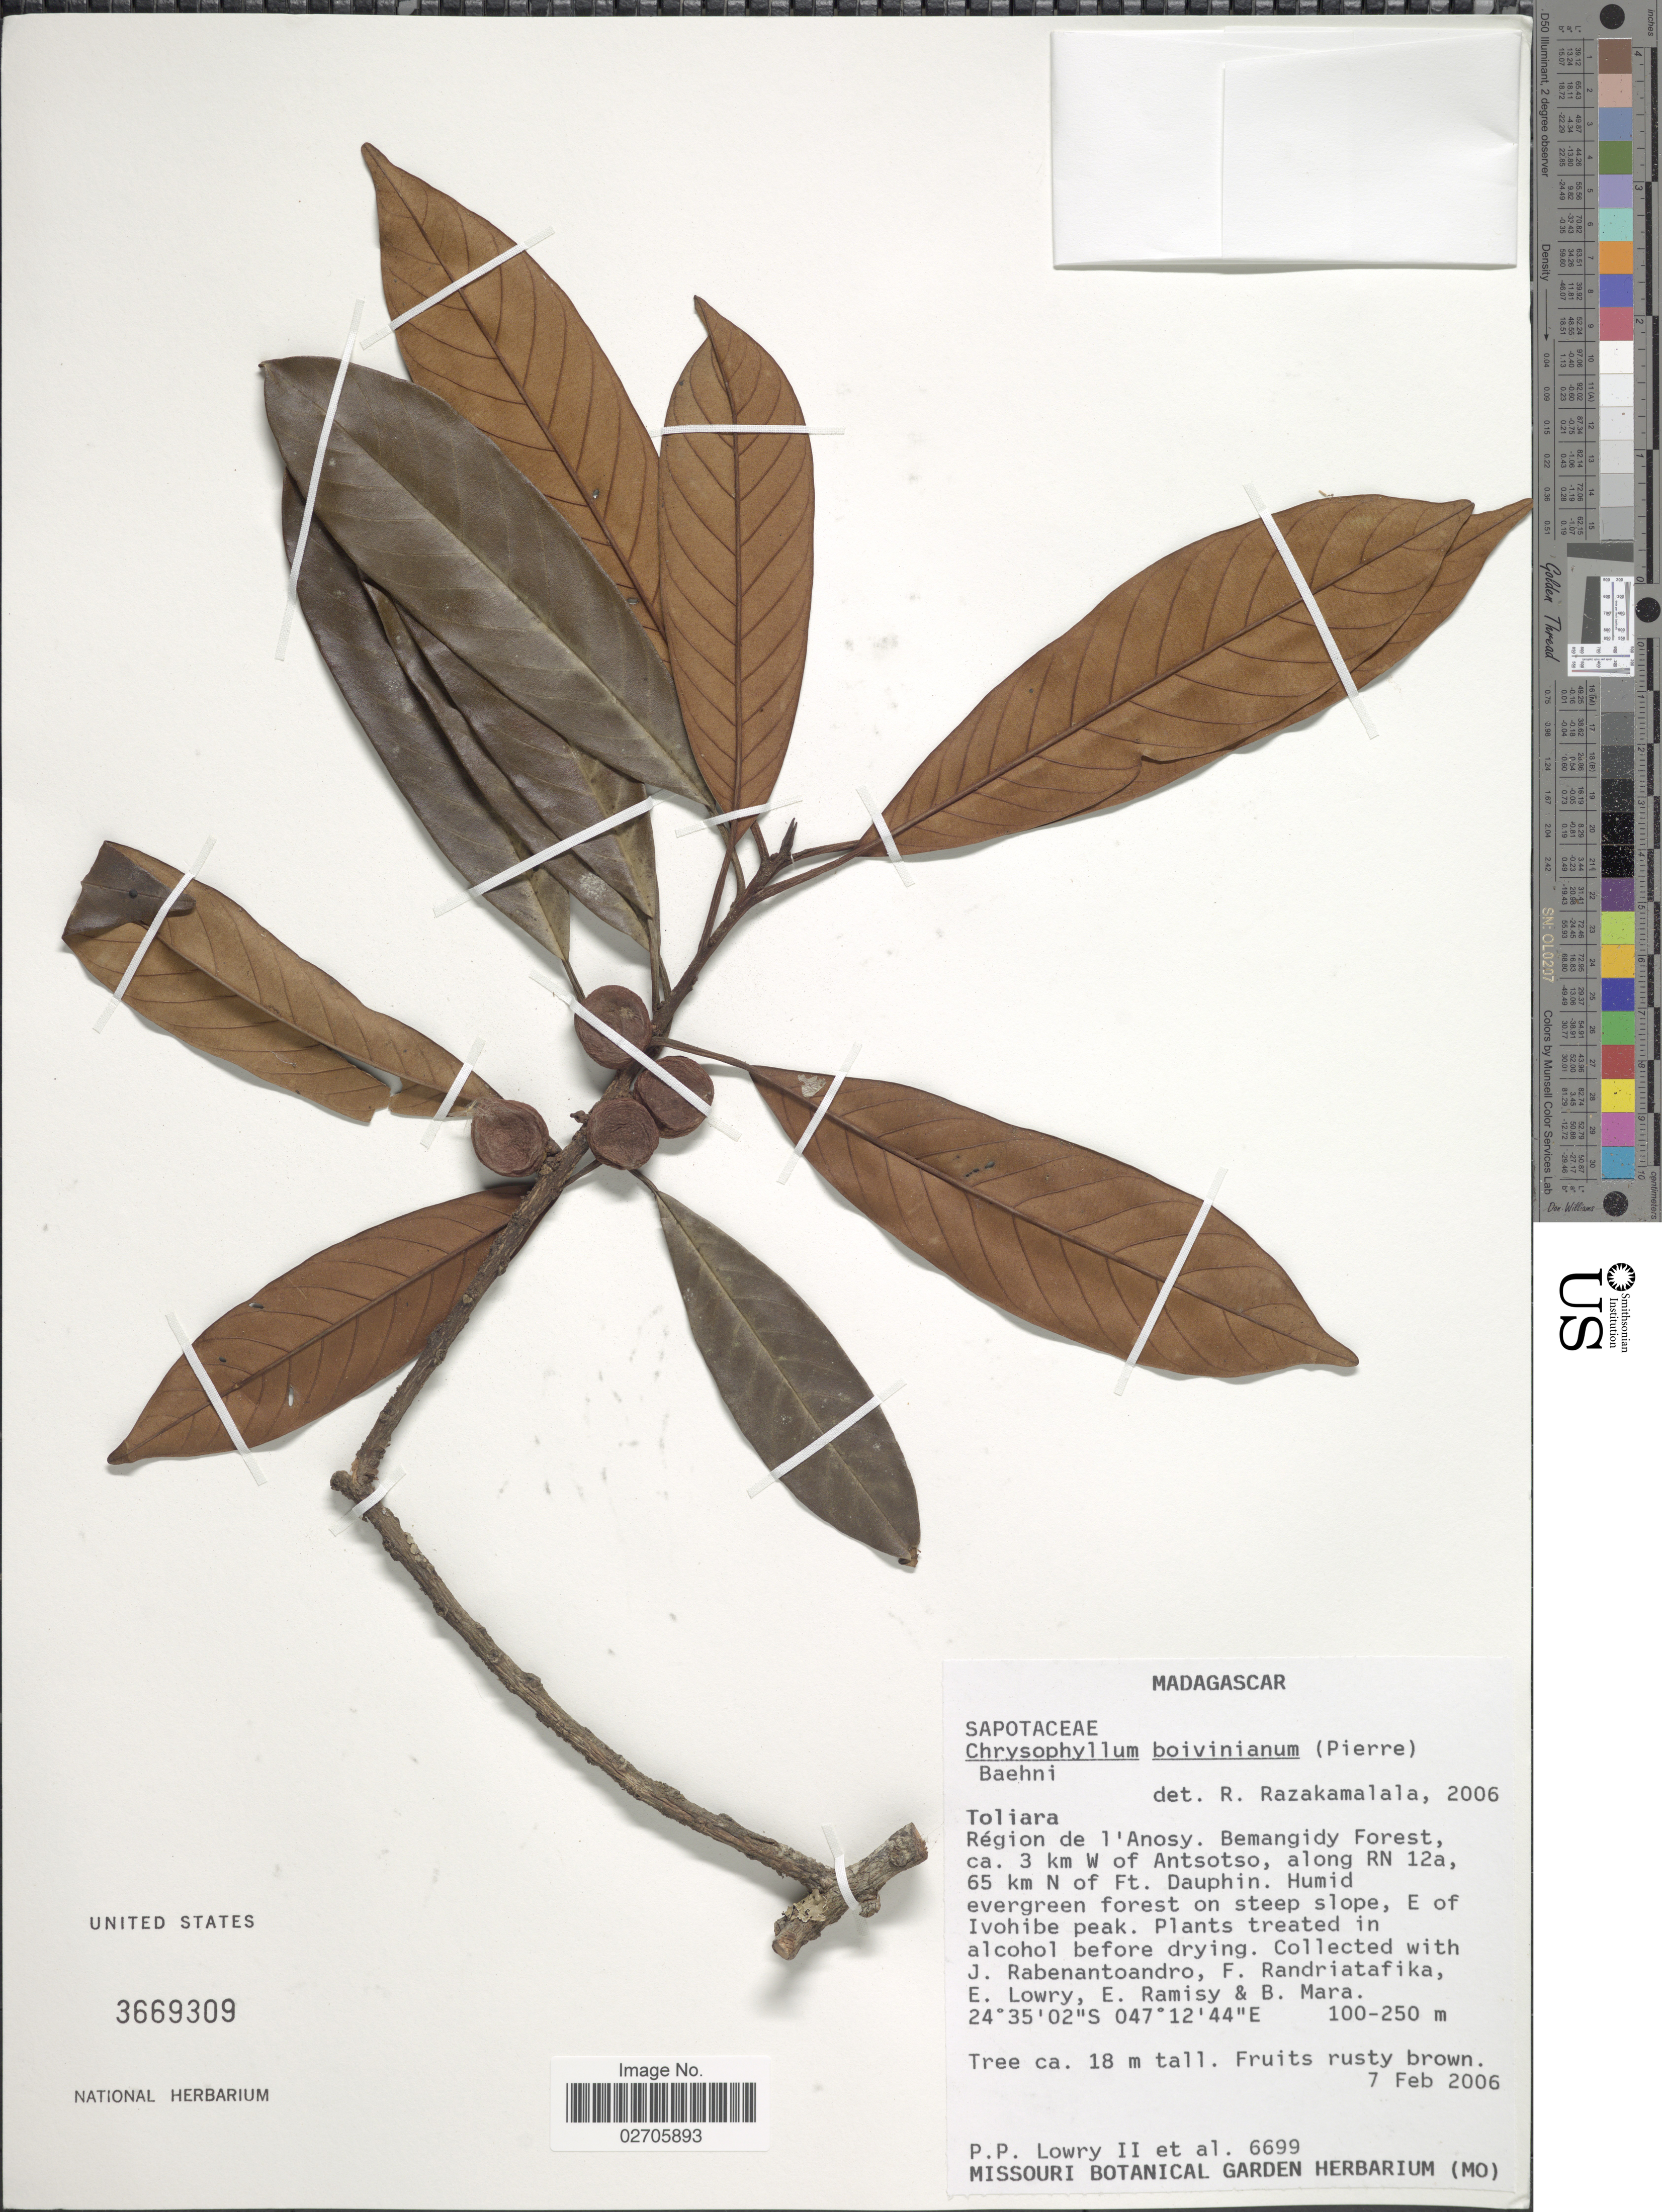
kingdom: Plantae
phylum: Tracheophyta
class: Magnoliopsida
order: Ericales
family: Sapotaceae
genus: Chrysophyllum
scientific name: Chrysophyllum boivinianium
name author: (Pierre) Baehni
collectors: P. P. Lowry, J. Rabenantoandro, F. Randriatafika, E. Lowry & et al.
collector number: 6699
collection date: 2006-02-07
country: Madagascar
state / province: Anosy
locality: Région de l'Anosy. Bemangidy Forest, ca. 3 km W of Antsotso, along RN 12a, 65 km N of Ft Dauphin. Humid evergreen forest on steep slope, E of Ivohibe peak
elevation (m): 100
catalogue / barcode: US 3669309